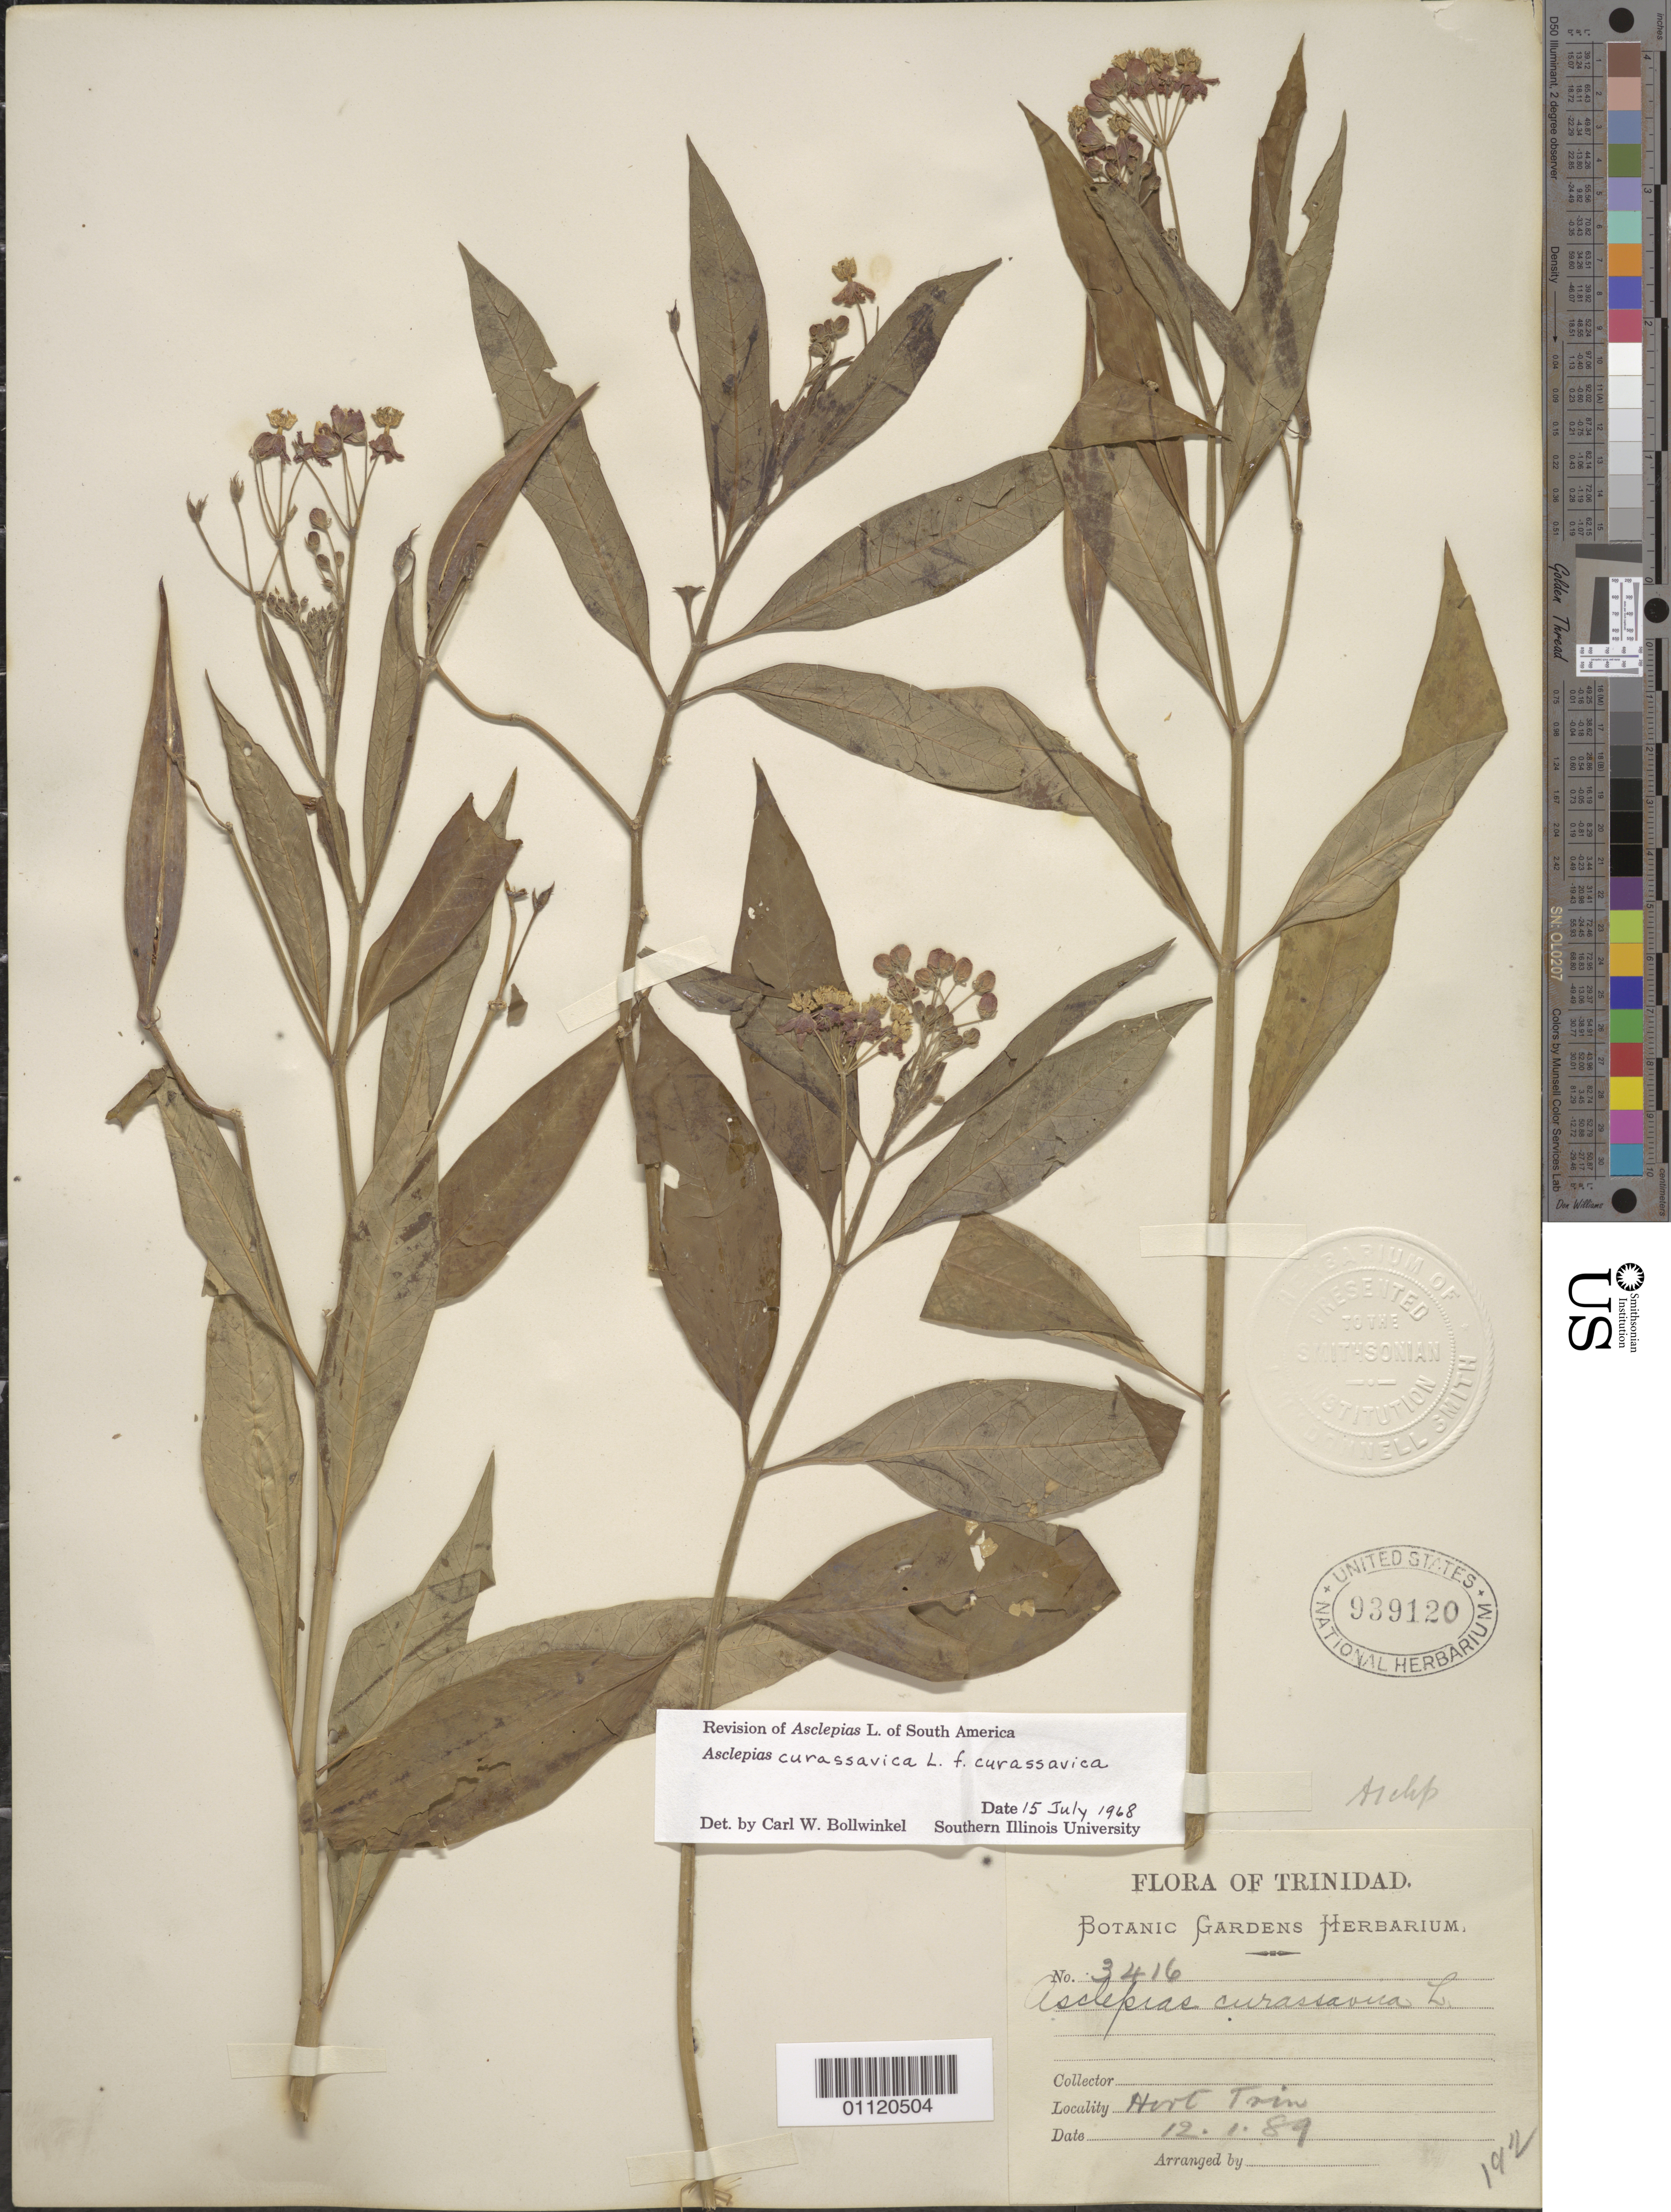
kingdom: Plantae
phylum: Tracheophyta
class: Magnoliopsida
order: Gentianales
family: Apocynaceae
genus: Asclepias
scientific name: Asclepias curassavica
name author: L.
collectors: Botanic Gardens Herbarium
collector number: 3416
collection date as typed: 21 Jan 1889 or 01 Dec 1889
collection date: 1889-01-21 or 1889-12-01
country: Trinidad and Tobago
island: Trinidad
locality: Hort Trin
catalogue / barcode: US 939120